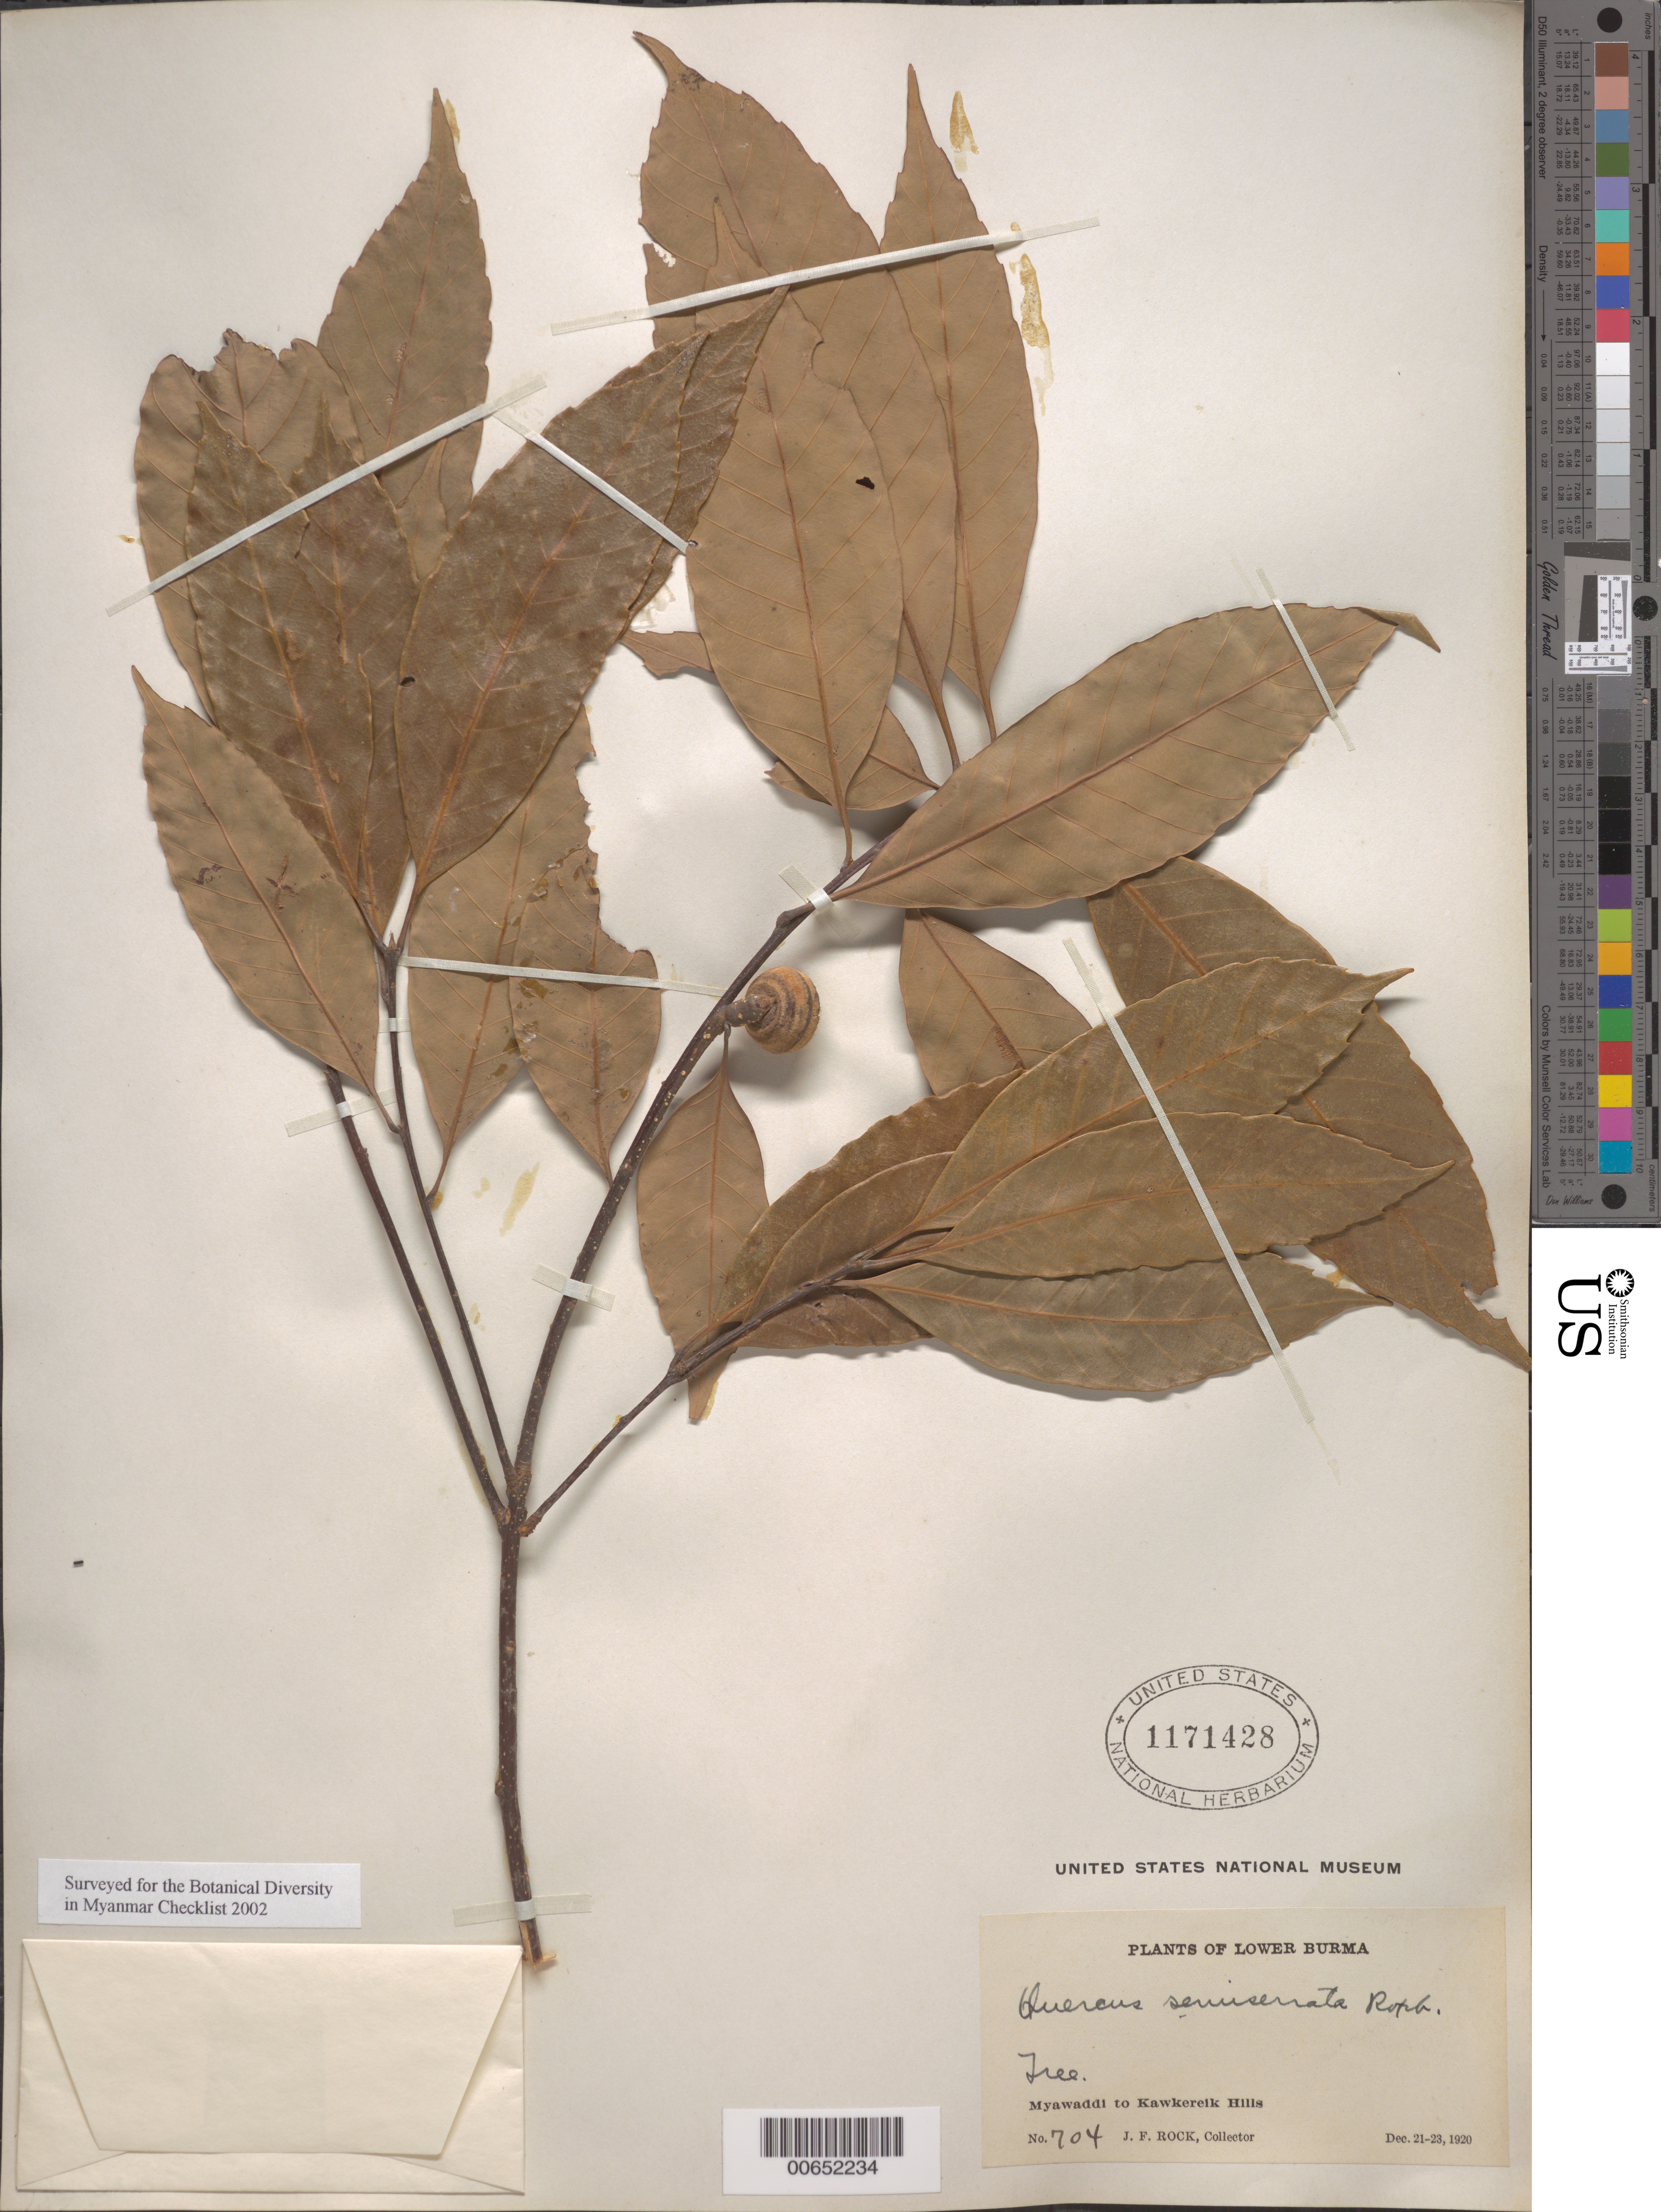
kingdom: Plantae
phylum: Tracheophyta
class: Magnoliopsida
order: Fagales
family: Fagaceae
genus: Quercus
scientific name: Quercus semiserrata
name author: Roxb.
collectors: J. F. Rock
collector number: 704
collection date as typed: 21 Dec 1920 to 23 Dec 1929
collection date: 1920-12-21/1929-12-23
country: Myanmar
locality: Myawaddi to Kawkereik Hills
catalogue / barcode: US 1171428